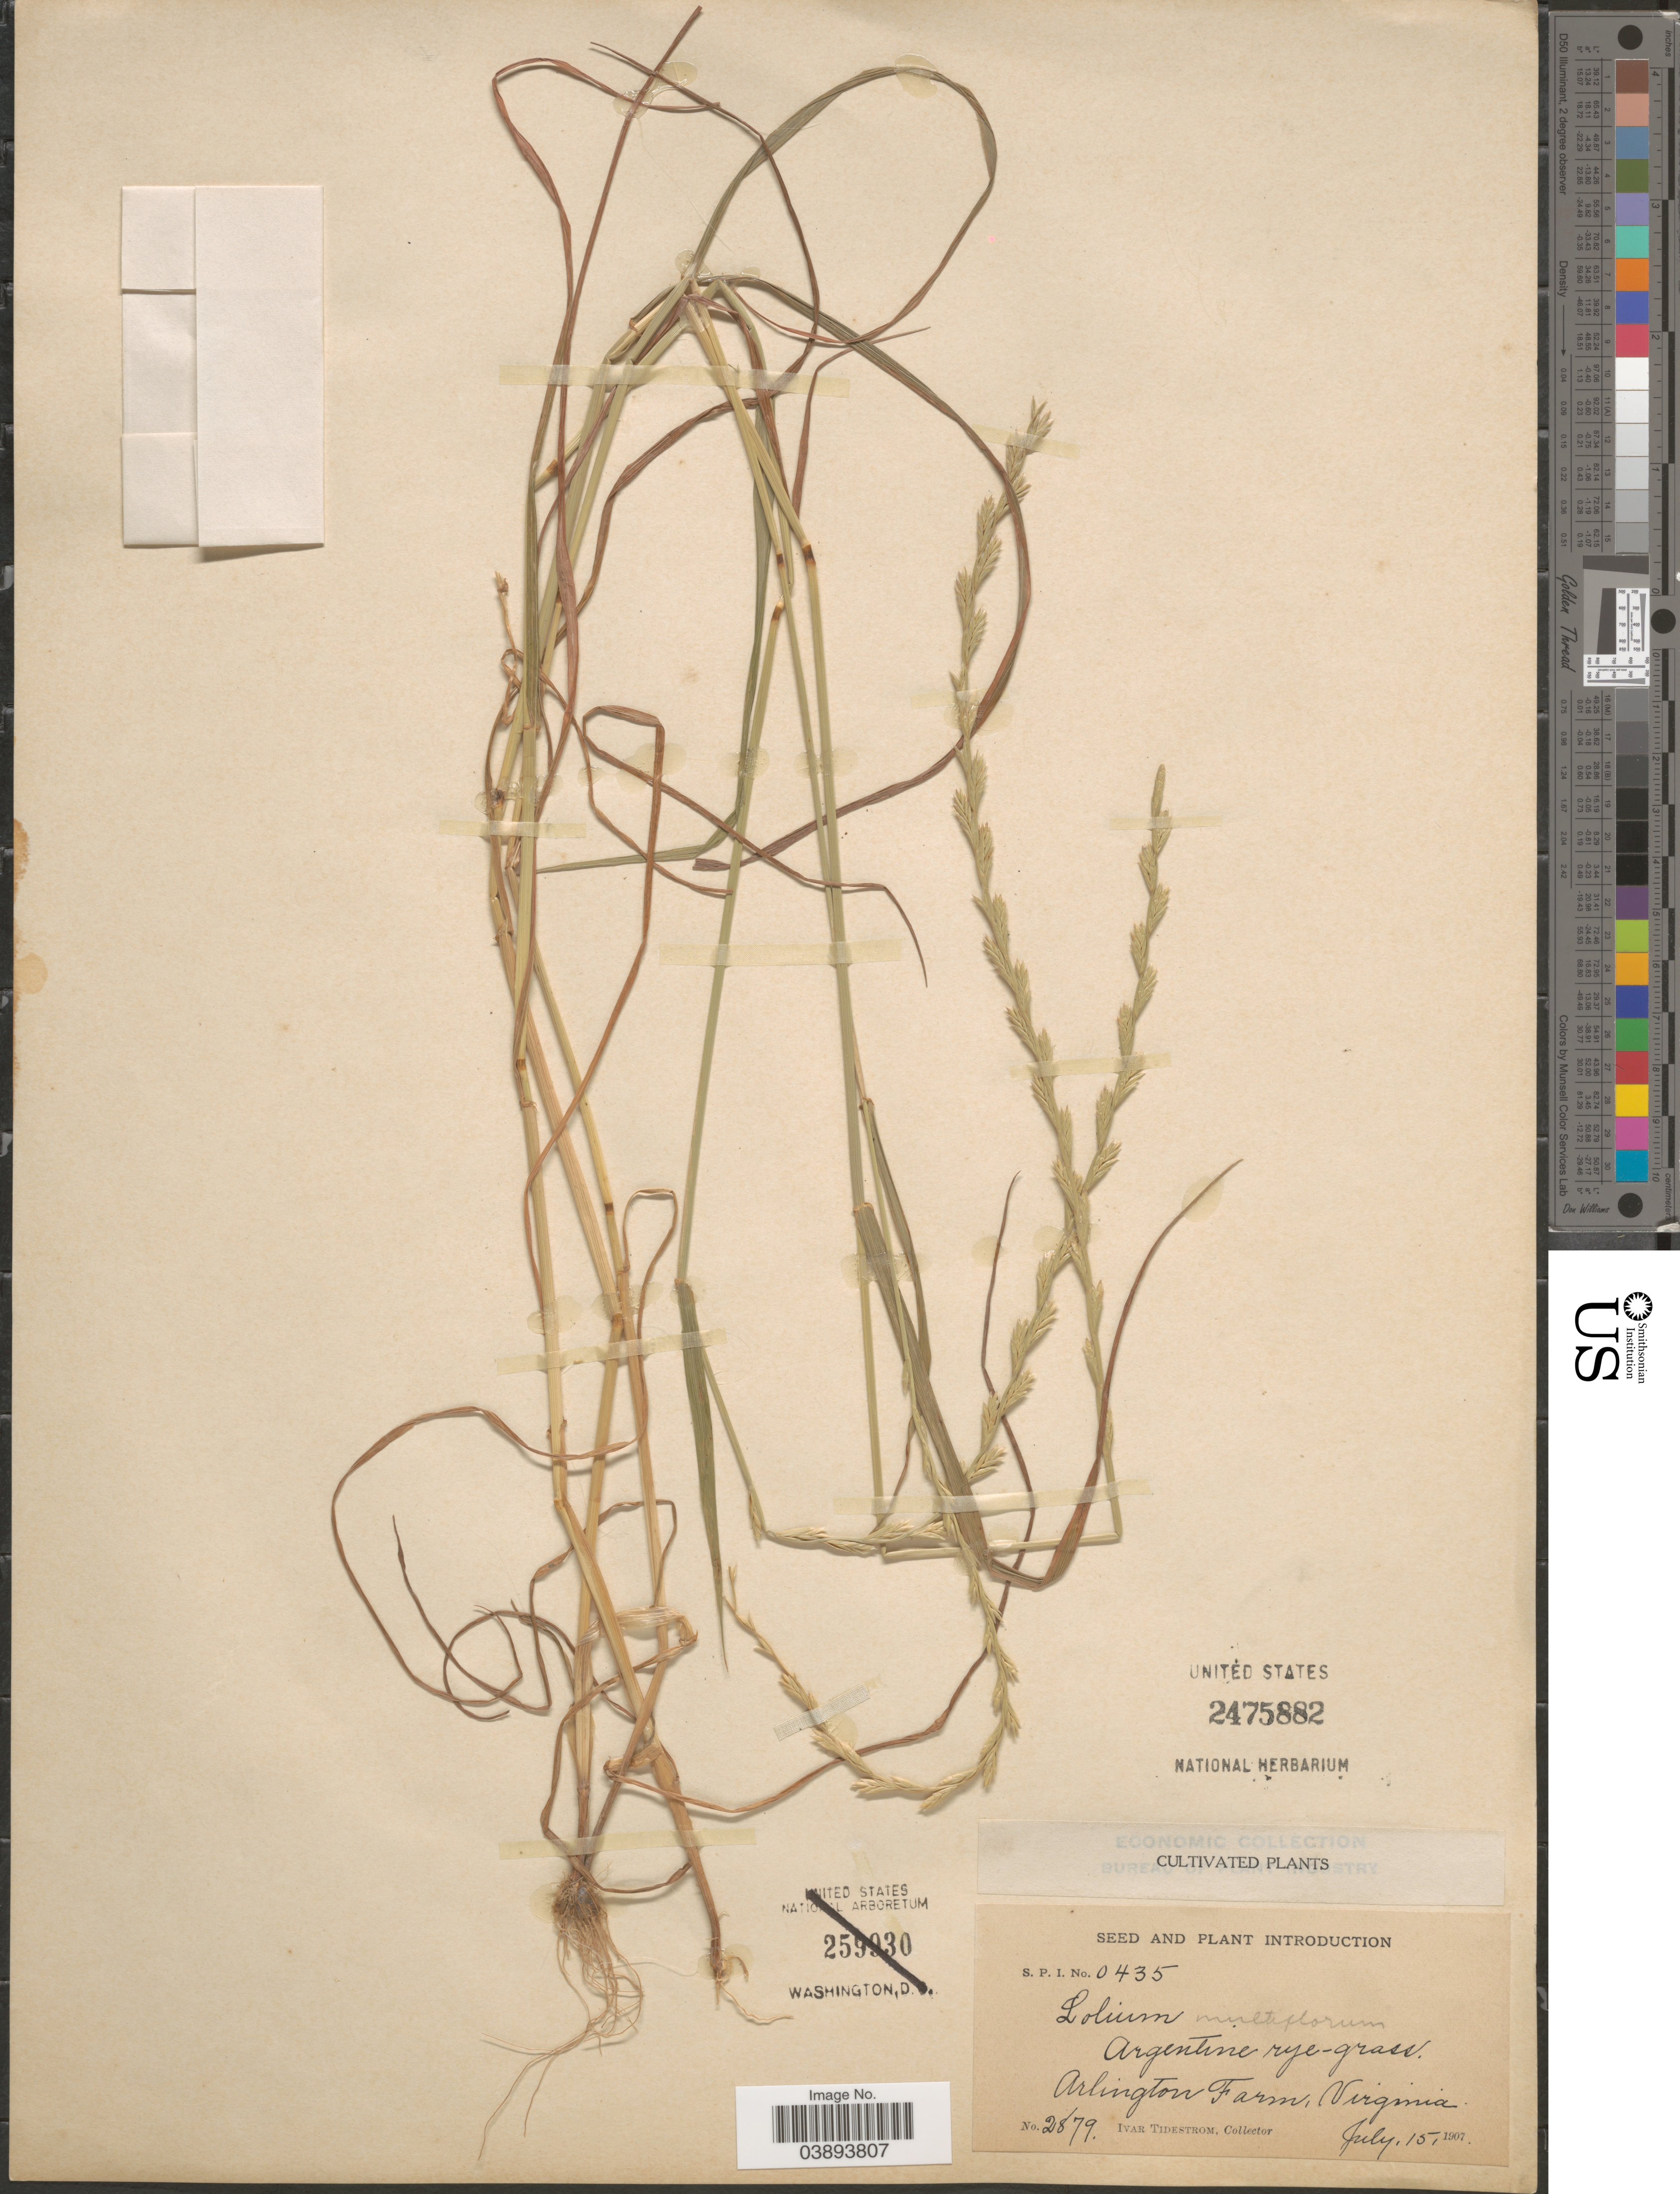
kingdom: Plantae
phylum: Tracheophyta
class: Liliopsida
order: Poales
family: Poaceae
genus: Lolium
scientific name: Lolium multiflorum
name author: Lam.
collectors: I. F. Tidestrom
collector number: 2879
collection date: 1907-07-15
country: United States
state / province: Virginia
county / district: Arlington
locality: Arlington Farm.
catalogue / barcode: US 2475882